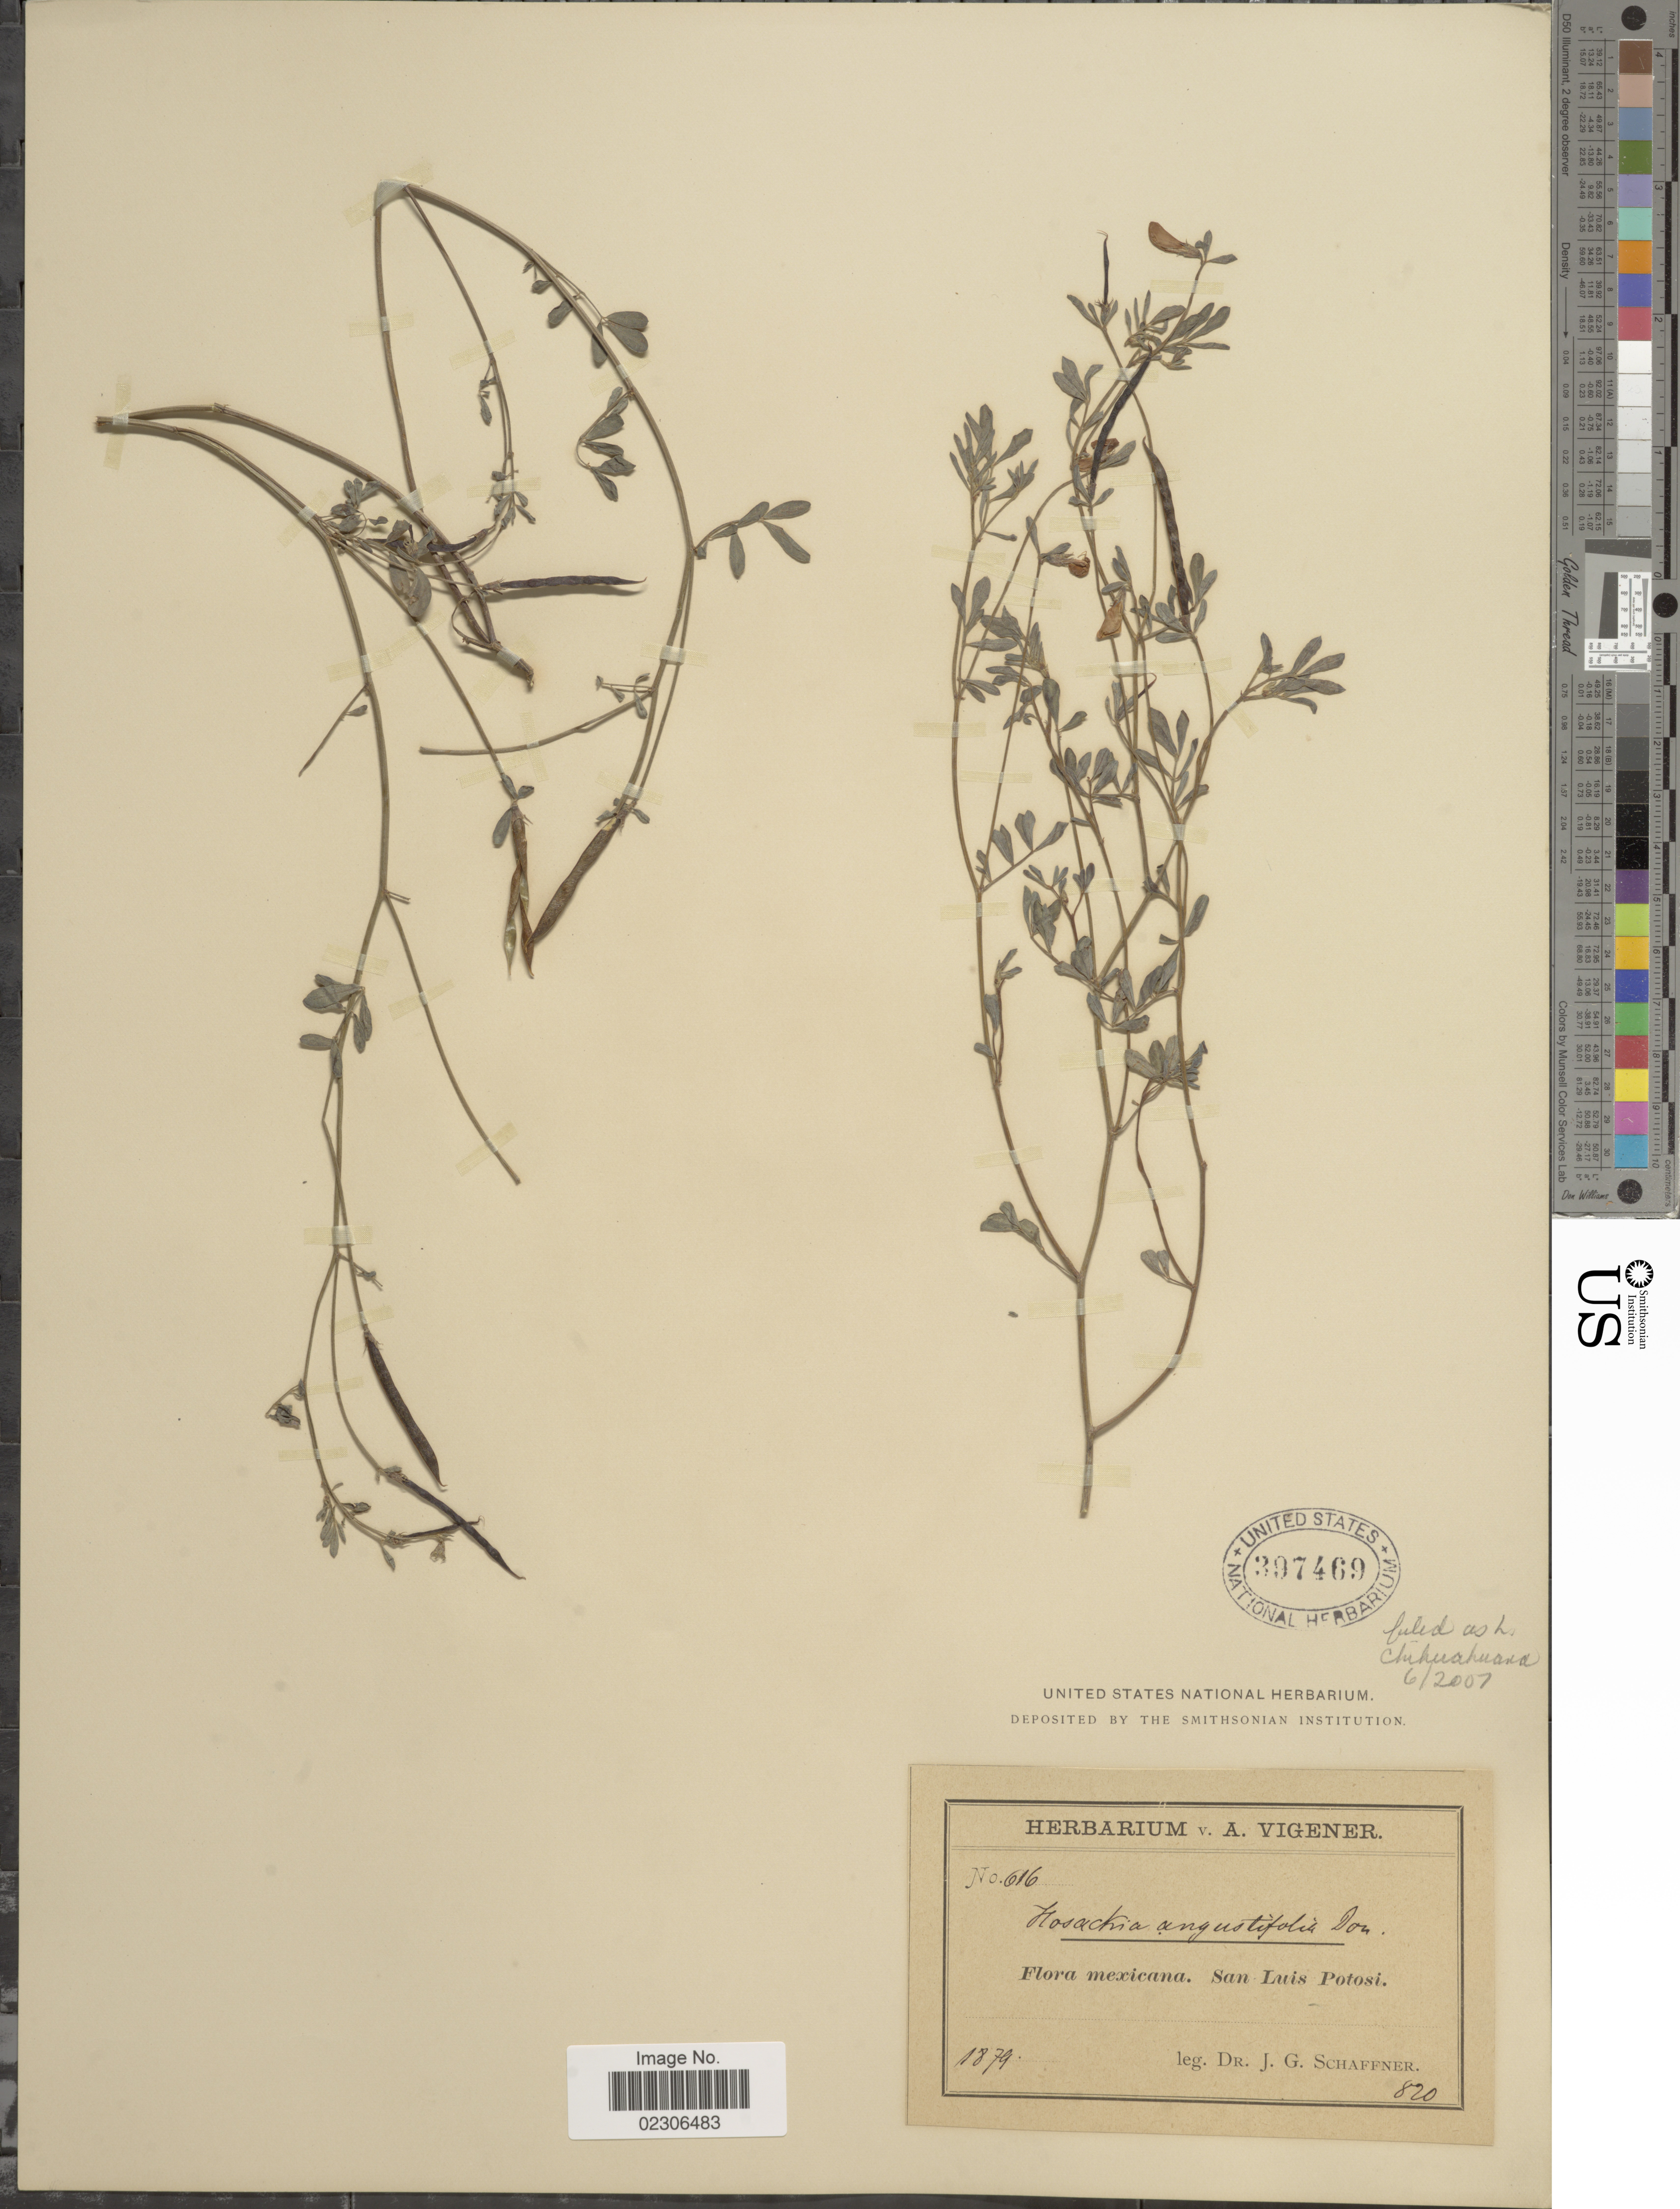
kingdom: Plantae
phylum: Tracheophyta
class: Magnoliopsida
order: Fabales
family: Fabaceae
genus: Lotus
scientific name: Lotus chihuahuanus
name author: (S. Watson) Greene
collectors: J. G. Schaffner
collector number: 616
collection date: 1879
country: Mexico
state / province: San Luis Potosí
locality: San Luis Potosi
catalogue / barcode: US 397469